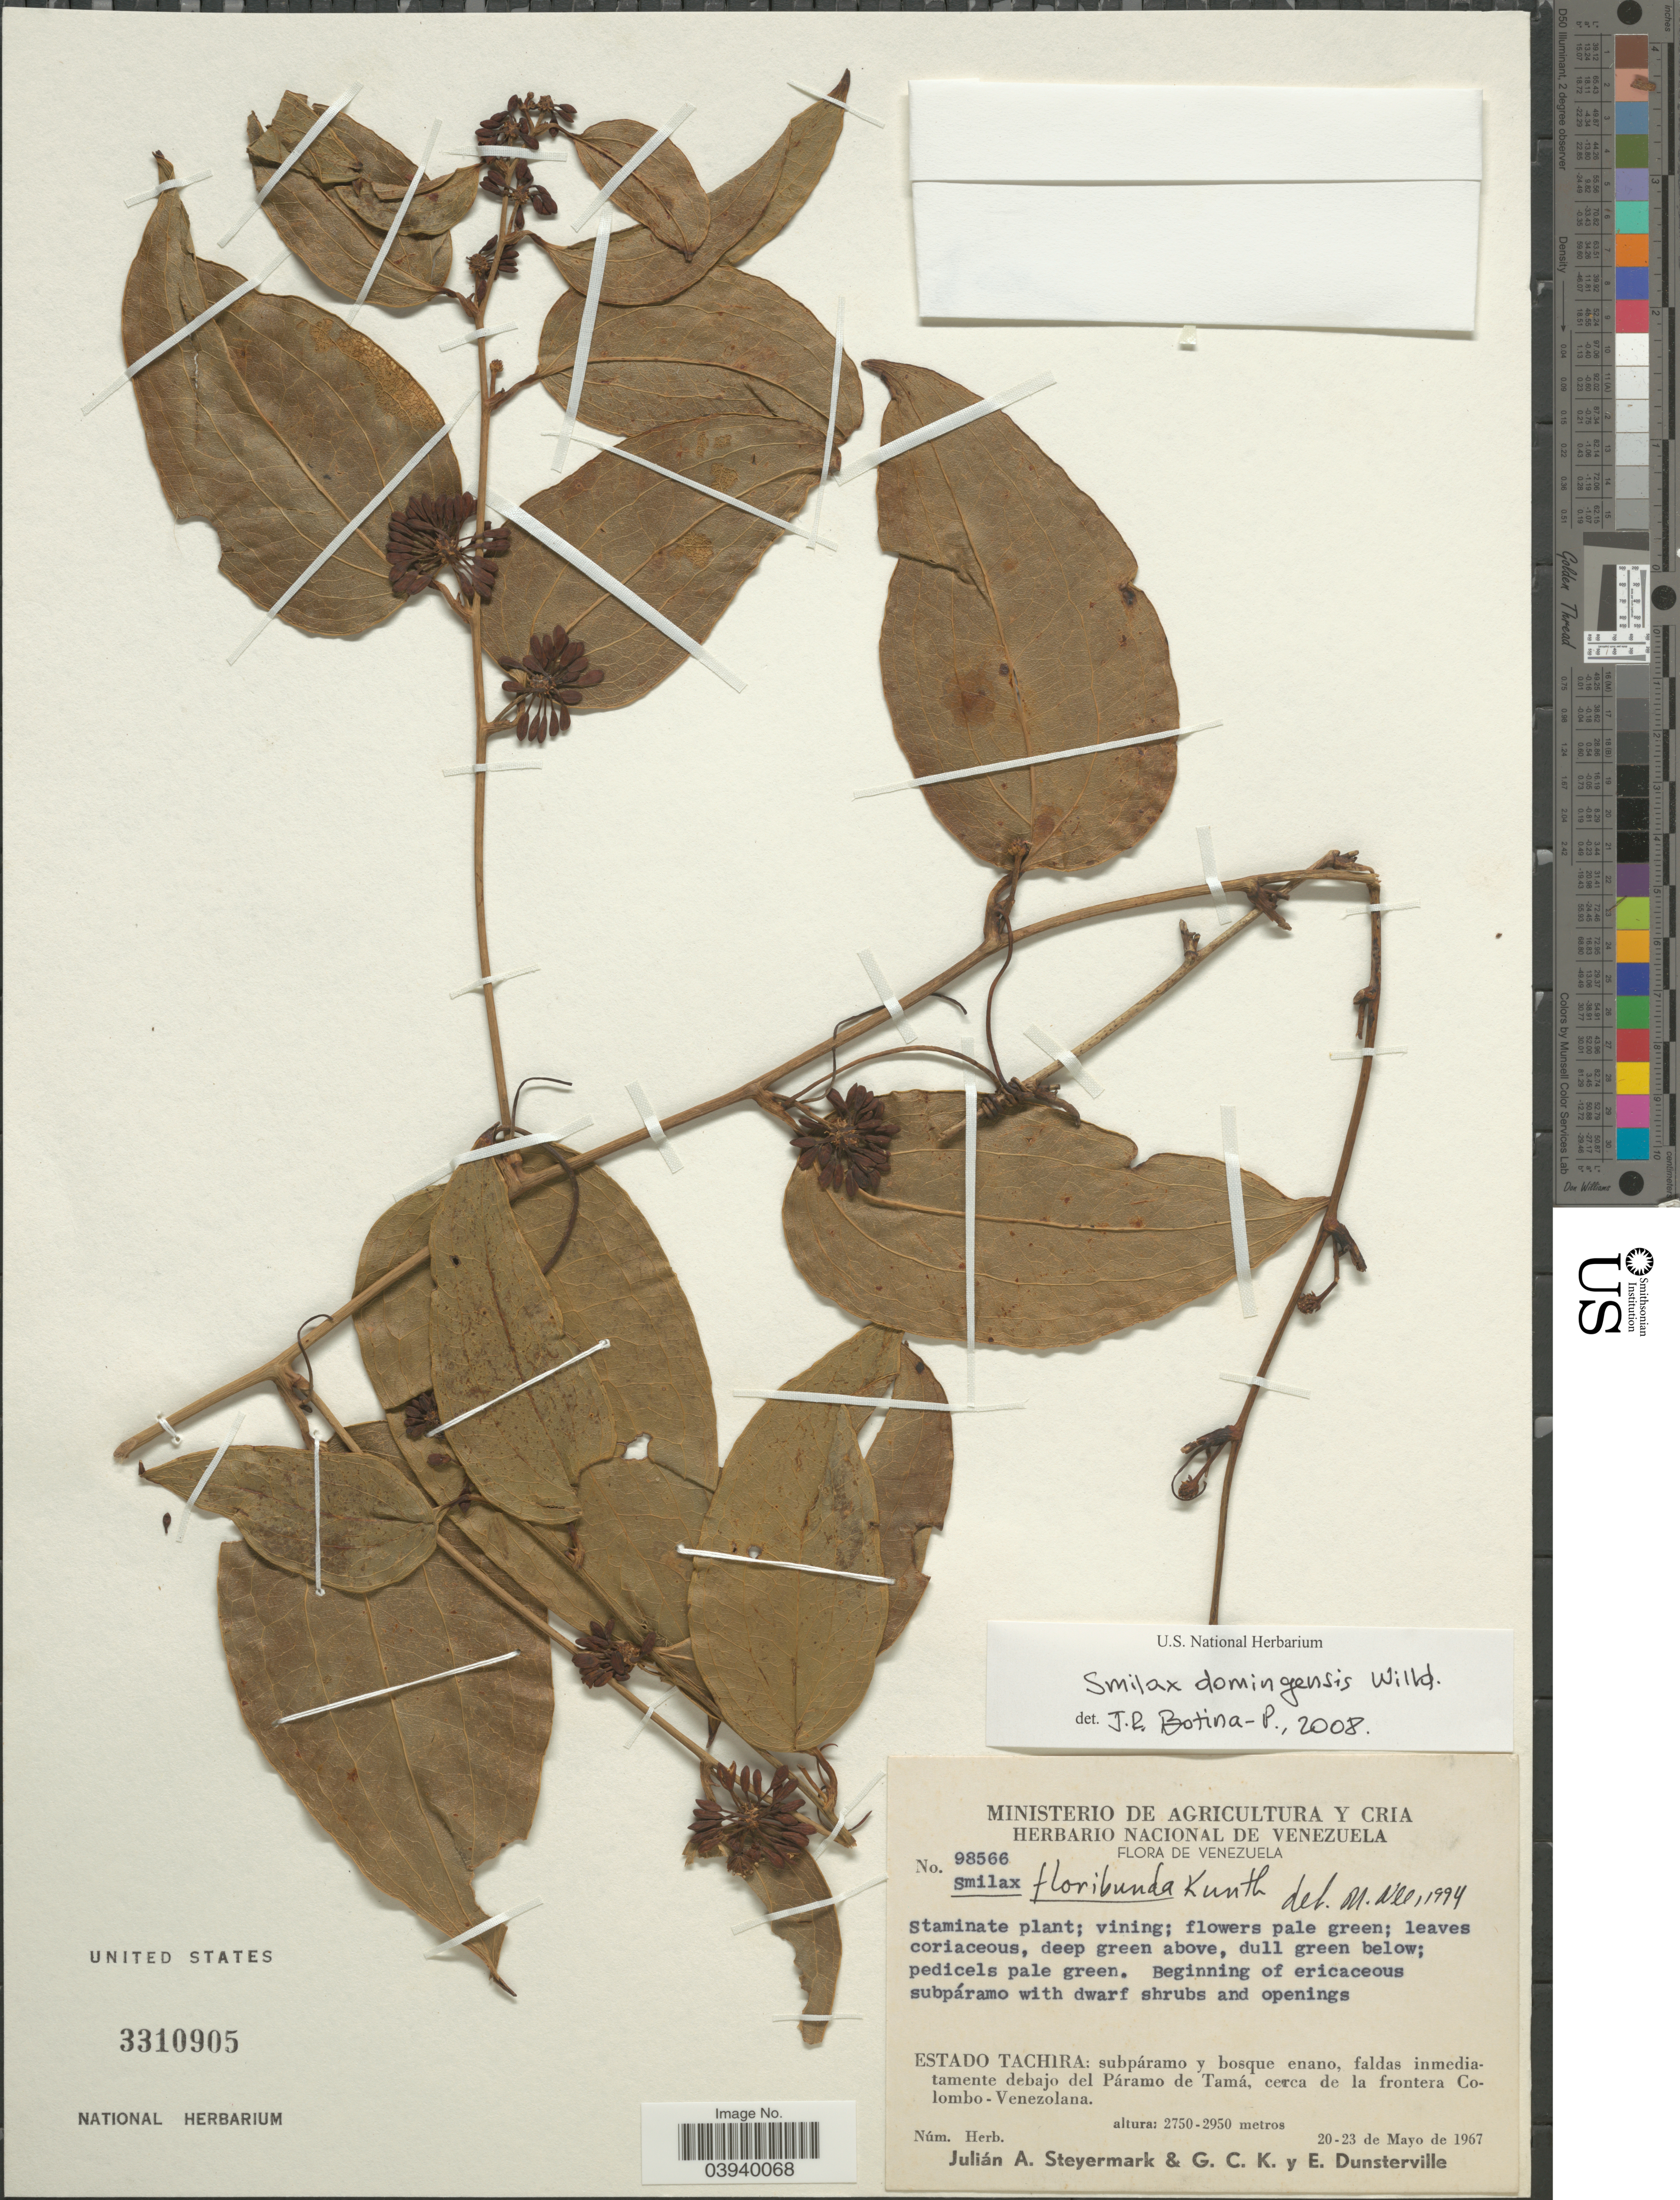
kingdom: Plantae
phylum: Tracheophyta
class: Liliopsida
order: Liliales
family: Smilacaceae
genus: Smilax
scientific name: Smilax domingensis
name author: Willd.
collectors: J. Steyermark, G. C. K. Dunsterville & E. Dunsterville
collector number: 98566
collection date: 1967-05-20/1967-05-23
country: Venezuela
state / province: Tachira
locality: Subpáramo y bosque enano, faldas inmediatamente debajo del Páramo de Tamá, cerca de la frontera Colombo-Venezolana.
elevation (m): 2750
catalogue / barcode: US 3310905